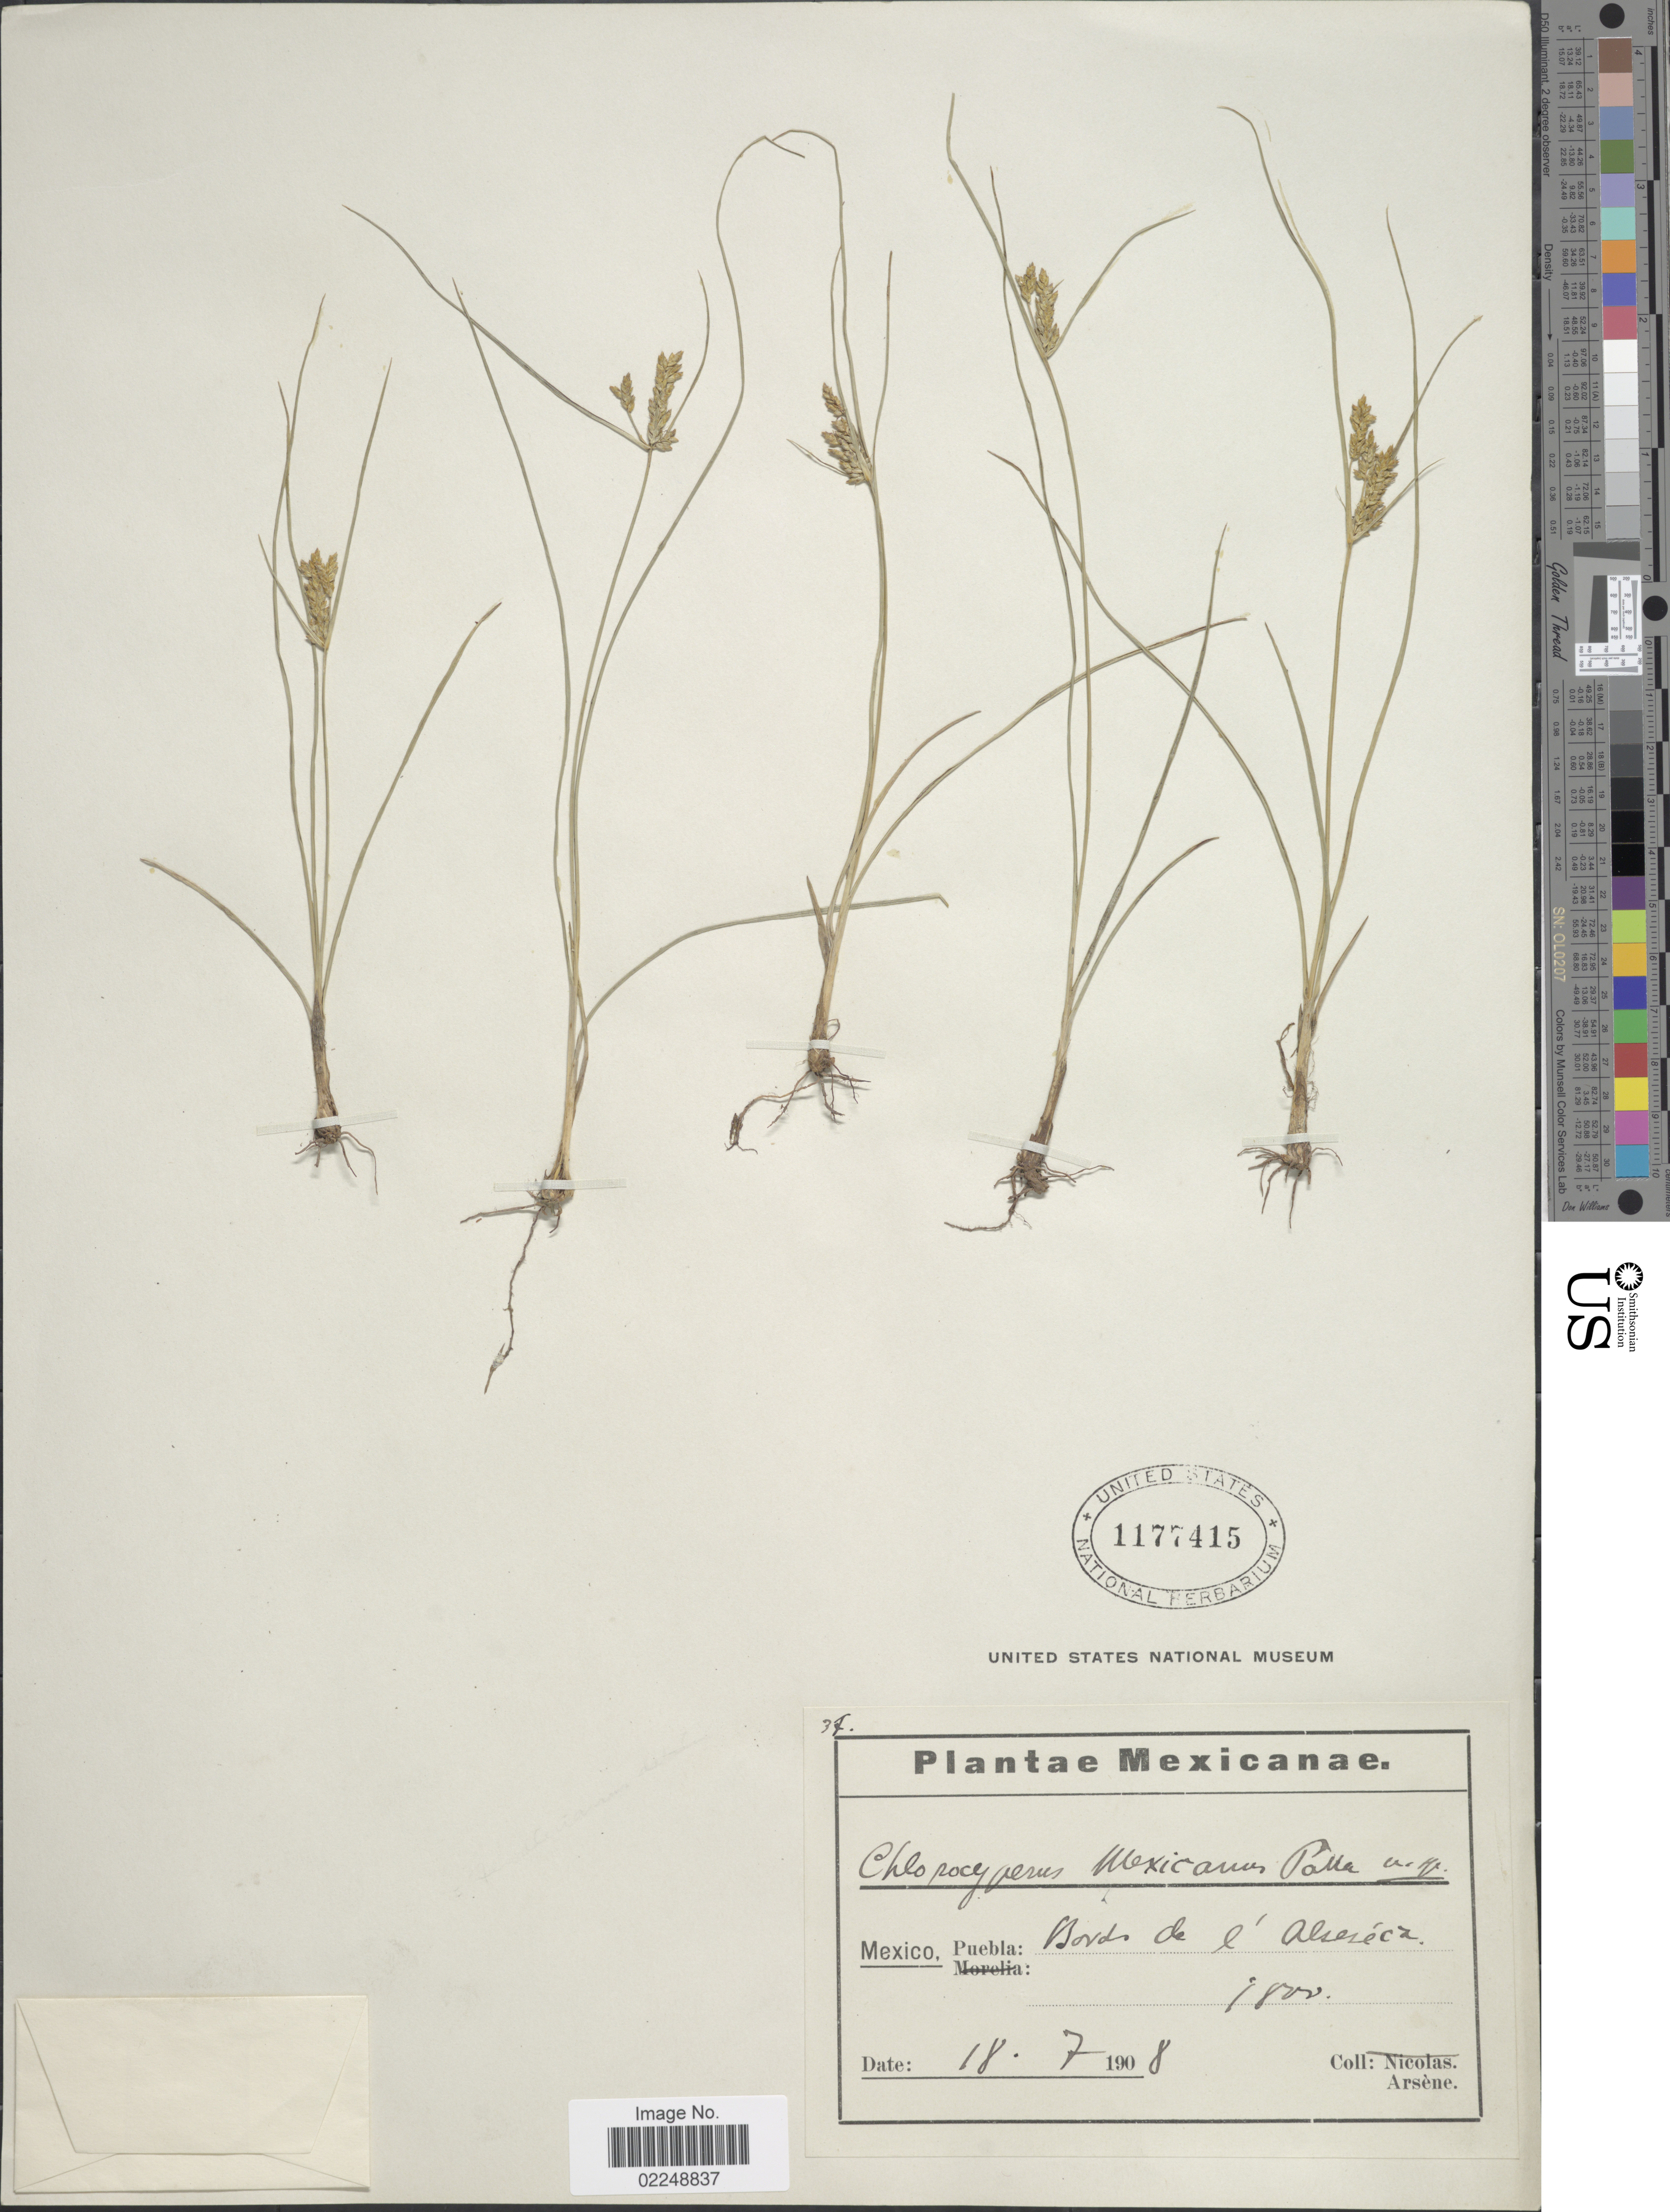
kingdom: Plantae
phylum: Tracheophyta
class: Liliopsida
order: Poales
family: Cyperaceae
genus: Cyperus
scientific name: Cyperus fendlerianus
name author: Boeckeler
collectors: -- Arsène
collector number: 37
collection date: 1908-07-18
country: Mexico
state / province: Puebla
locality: Bord de l'Alseseca [Edge of the Alseseca]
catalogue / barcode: US 1177415